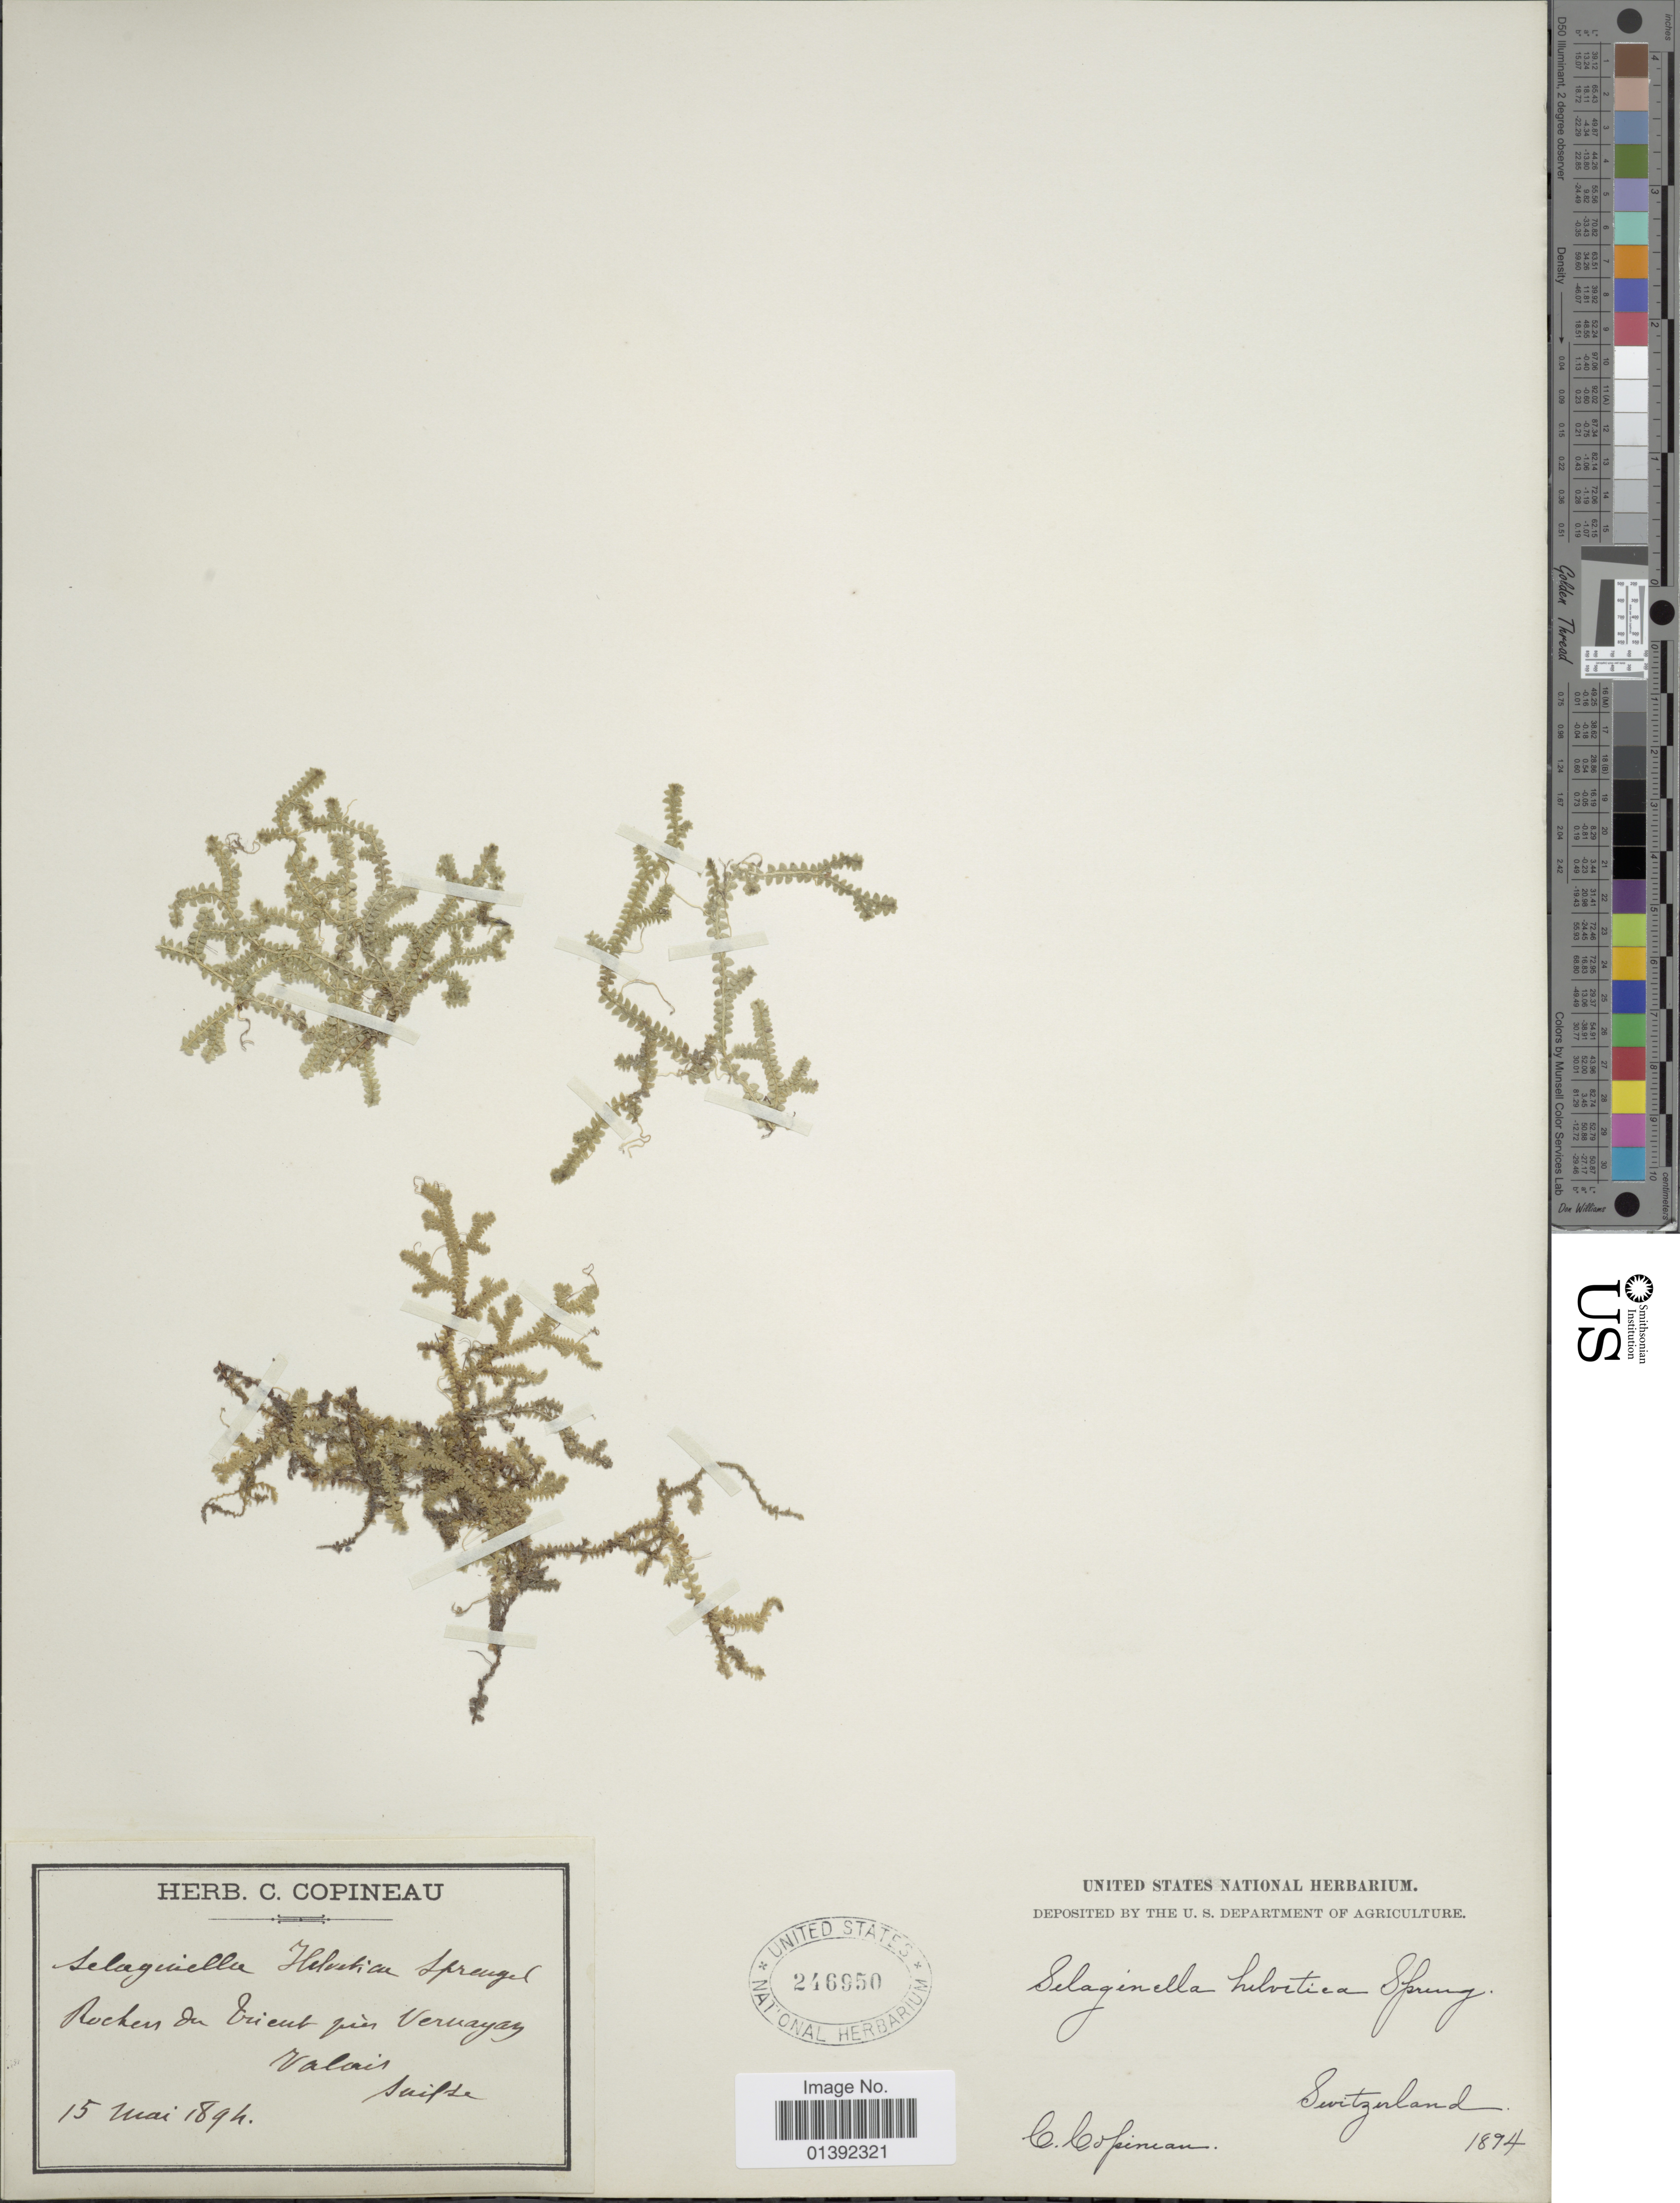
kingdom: Plantae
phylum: Tracheophyta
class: Lycopodiopsida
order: Selaginellales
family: Selaginellaceae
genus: Selaginella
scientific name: Selaginella helvetica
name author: (L.) Spring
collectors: C. Copineau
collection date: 1894-05-15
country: Switzerland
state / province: Valais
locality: Rochers du Trient près Vernayaz [rocks of the Trient near Vernayaz]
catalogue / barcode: US 246950